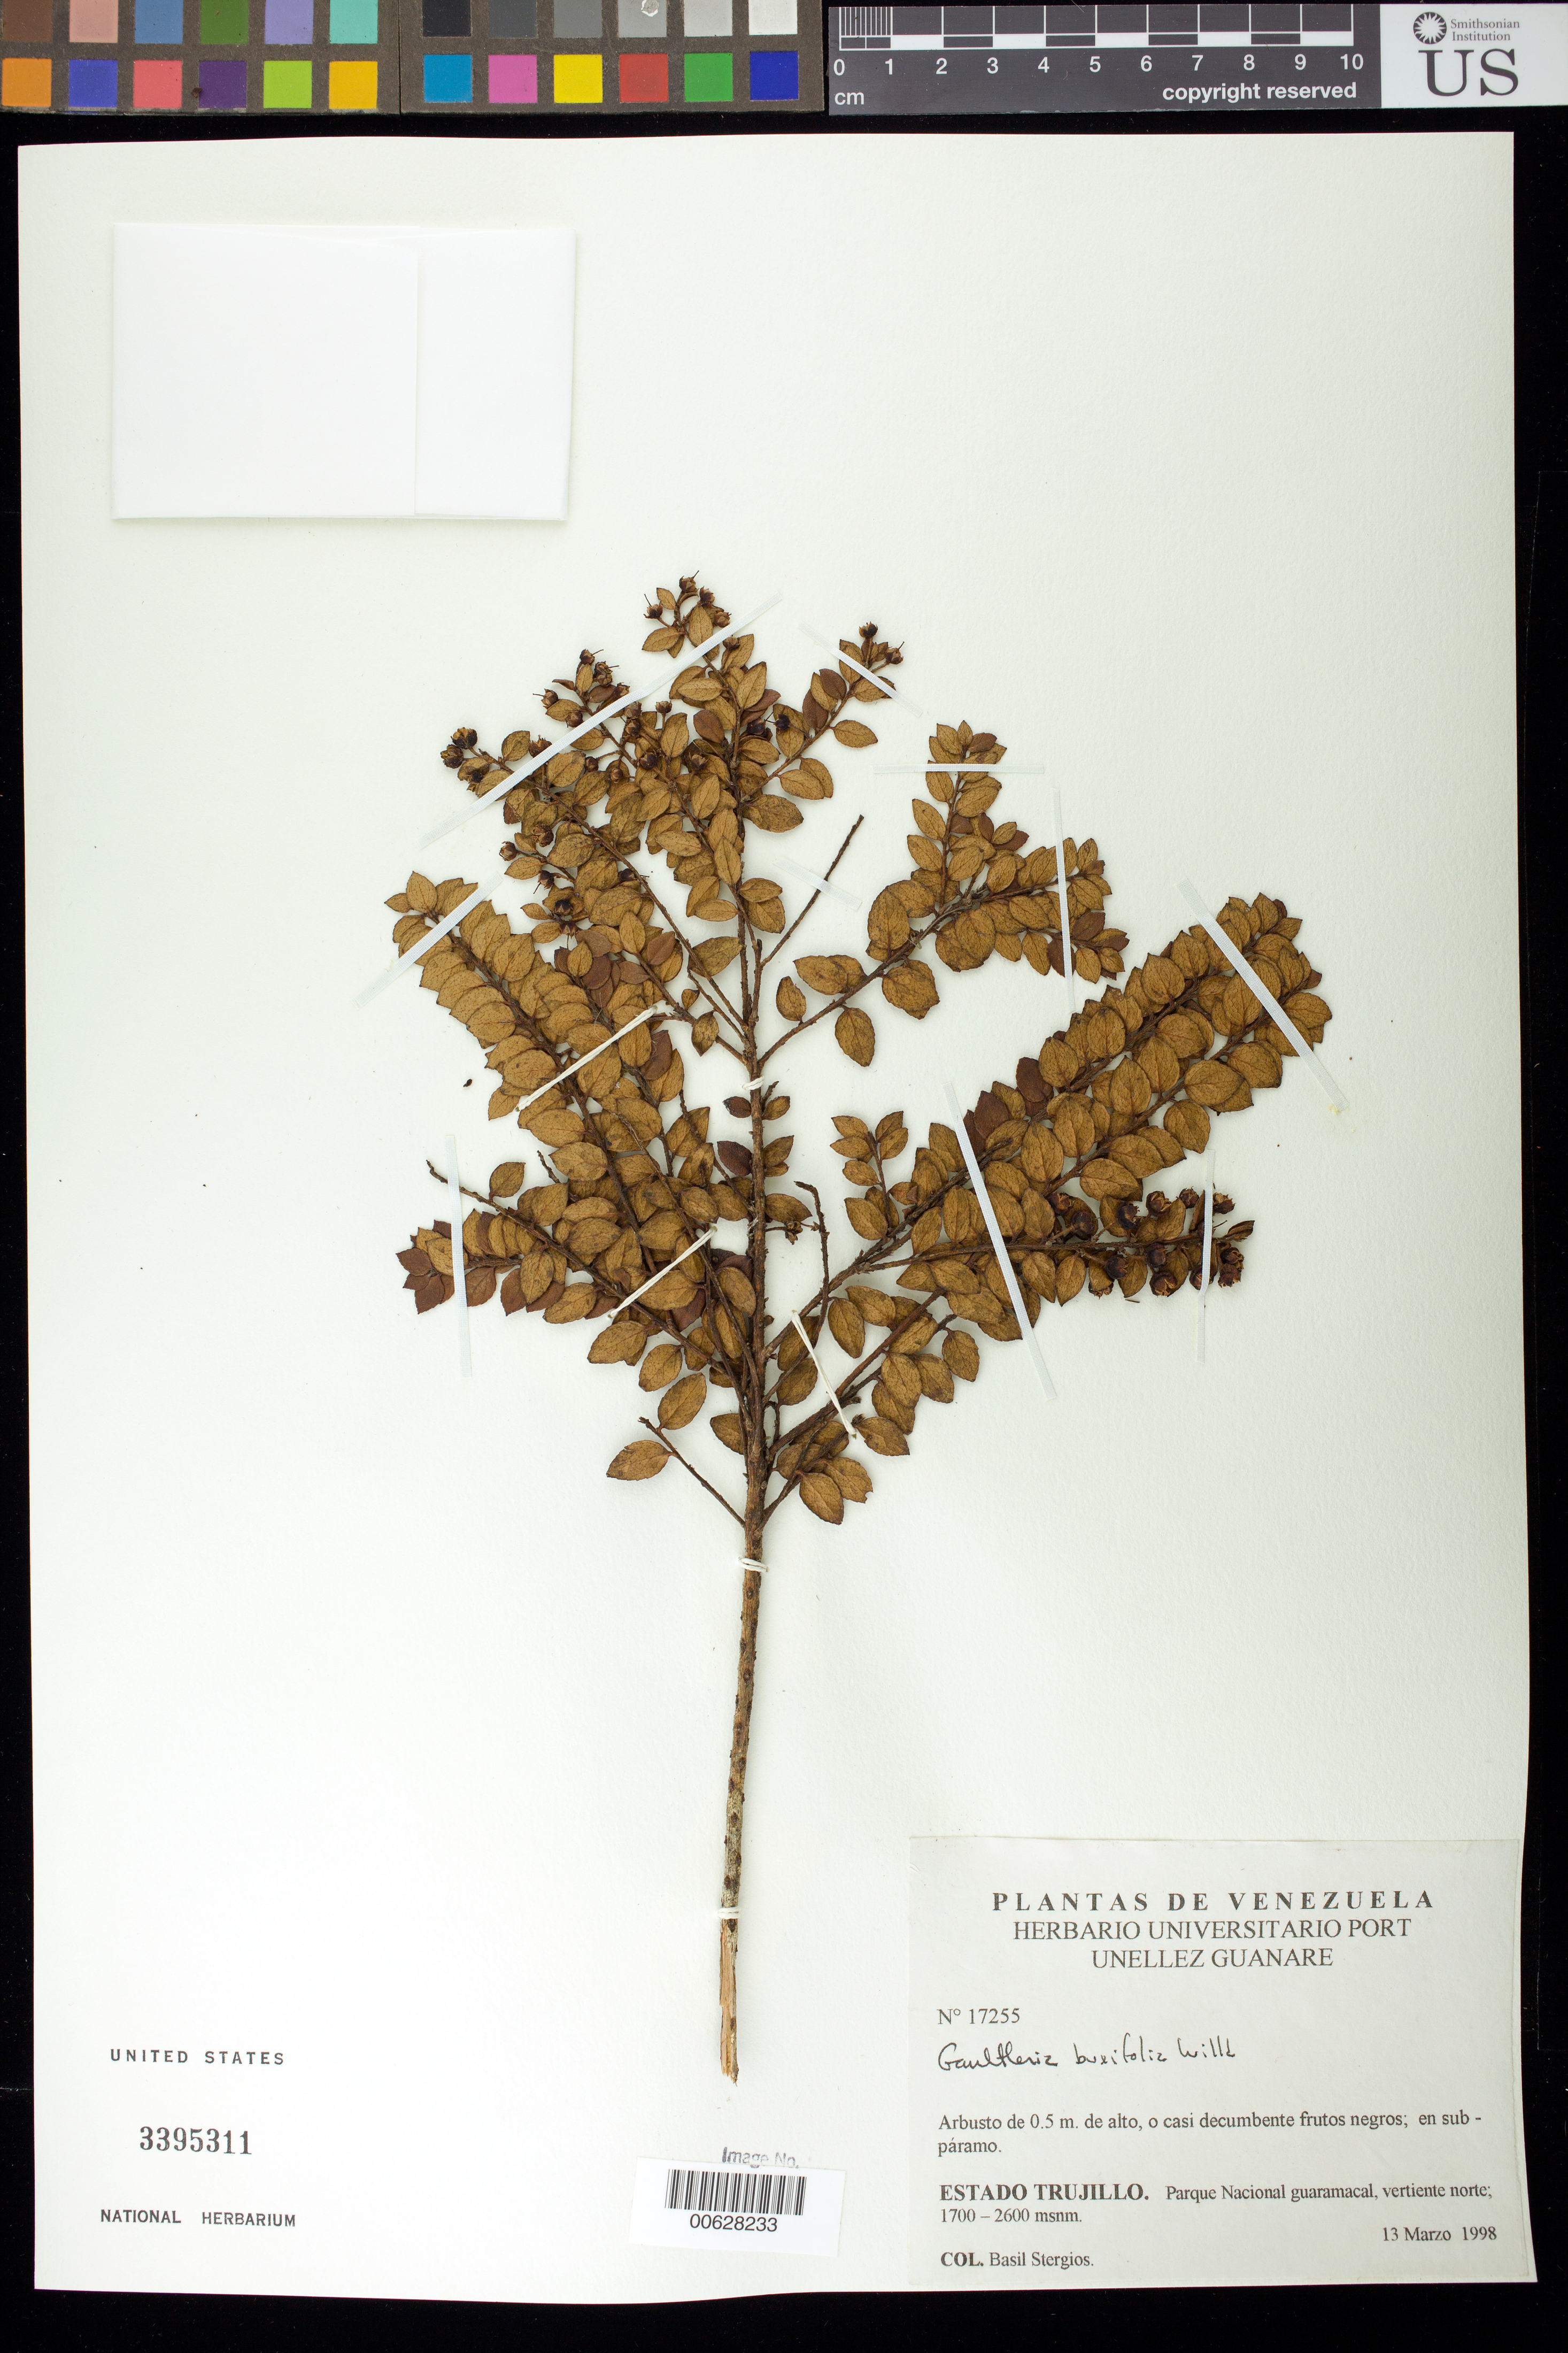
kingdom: Plantae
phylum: Tracheophyta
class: Magnoliopsida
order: Ericales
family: Ericaceae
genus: Gaultheria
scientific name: Gaultheria buxifolia var. buxifolia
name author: Willd.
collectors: B. G. Stergios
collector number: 17255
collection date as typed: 13 Mar 1998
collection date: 1998-03-13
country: Venezuela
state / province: Trujillo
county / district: Boconó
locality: Parque Nacional Guaramacal, vertiente N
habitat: Subpáramo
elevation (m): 1700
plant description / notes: PORT, US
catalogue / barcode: US 3395311